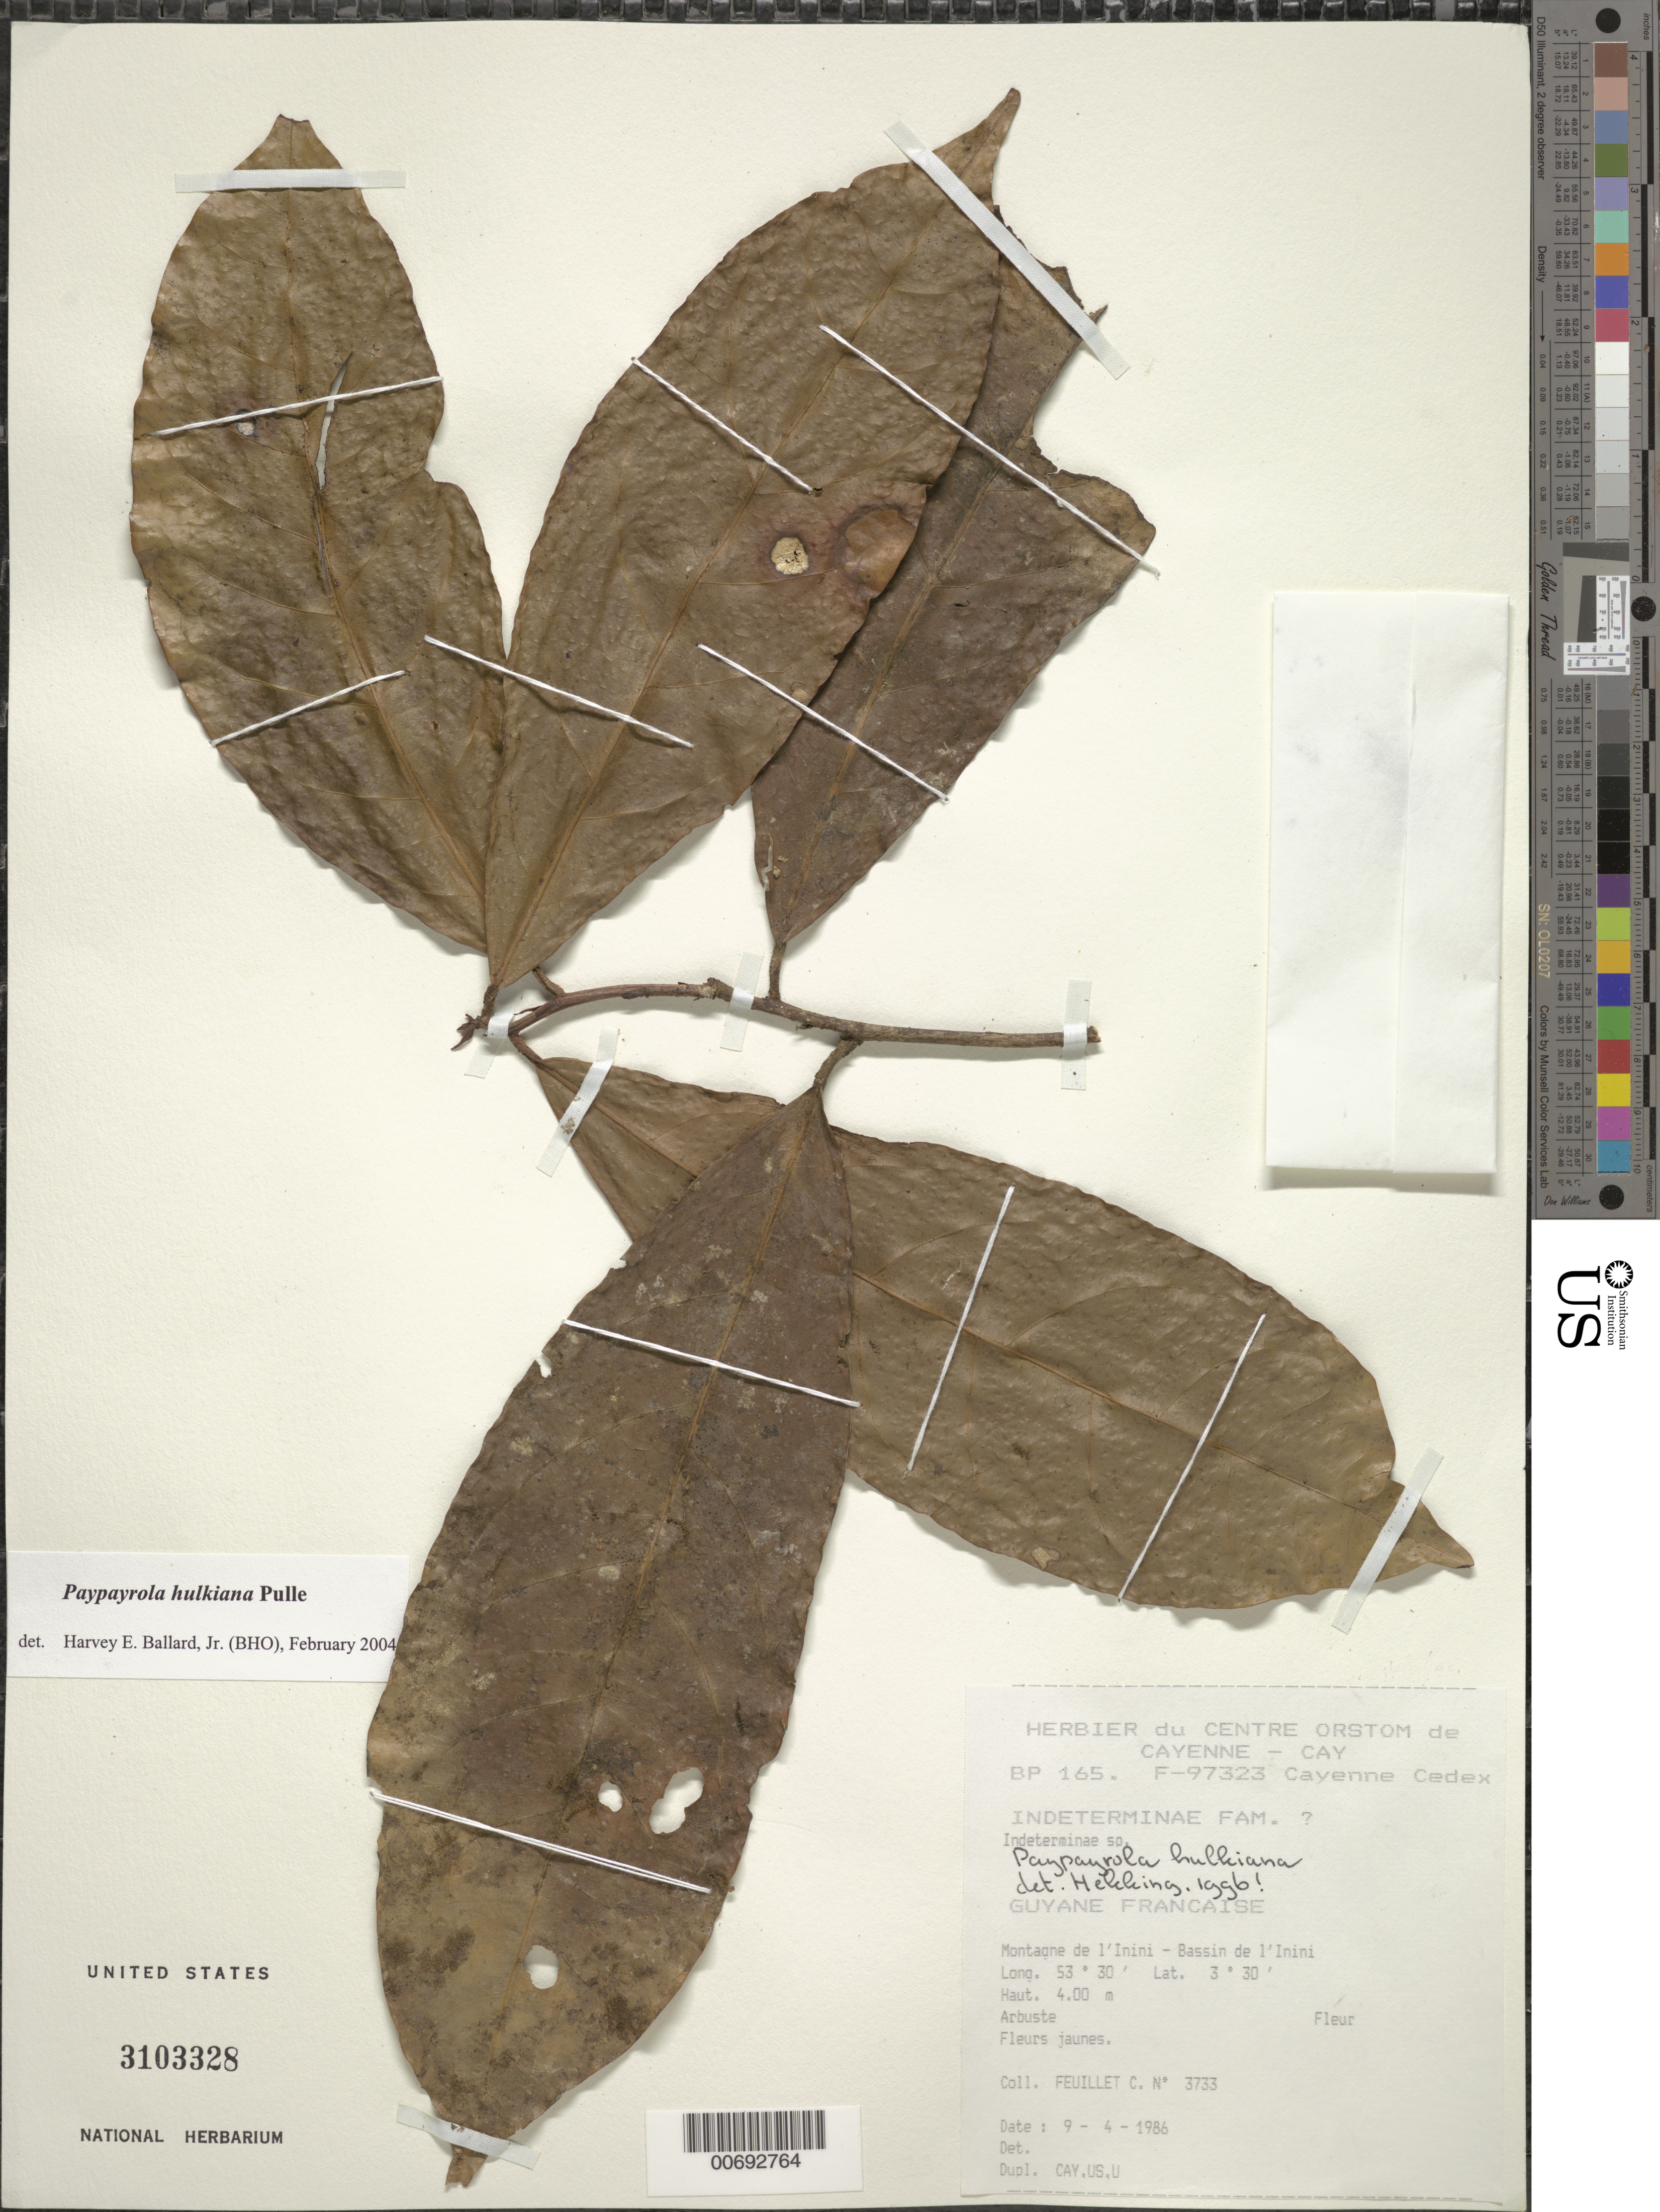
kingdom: Plantae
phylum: Tracheophyta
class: Magnoliopsida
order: Malpighiales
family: Violaceae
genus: Paypayrola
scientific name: Paypayrola hulkiana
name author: Pulle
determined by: Ballard, Harvey E.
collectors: C. Feuillet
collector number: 3733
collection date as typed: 9-Apr-86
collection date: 1986-04-09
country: French Guiana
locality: Montagne de l'Inini, Bassin de l'Inini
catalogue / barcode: US 3103328